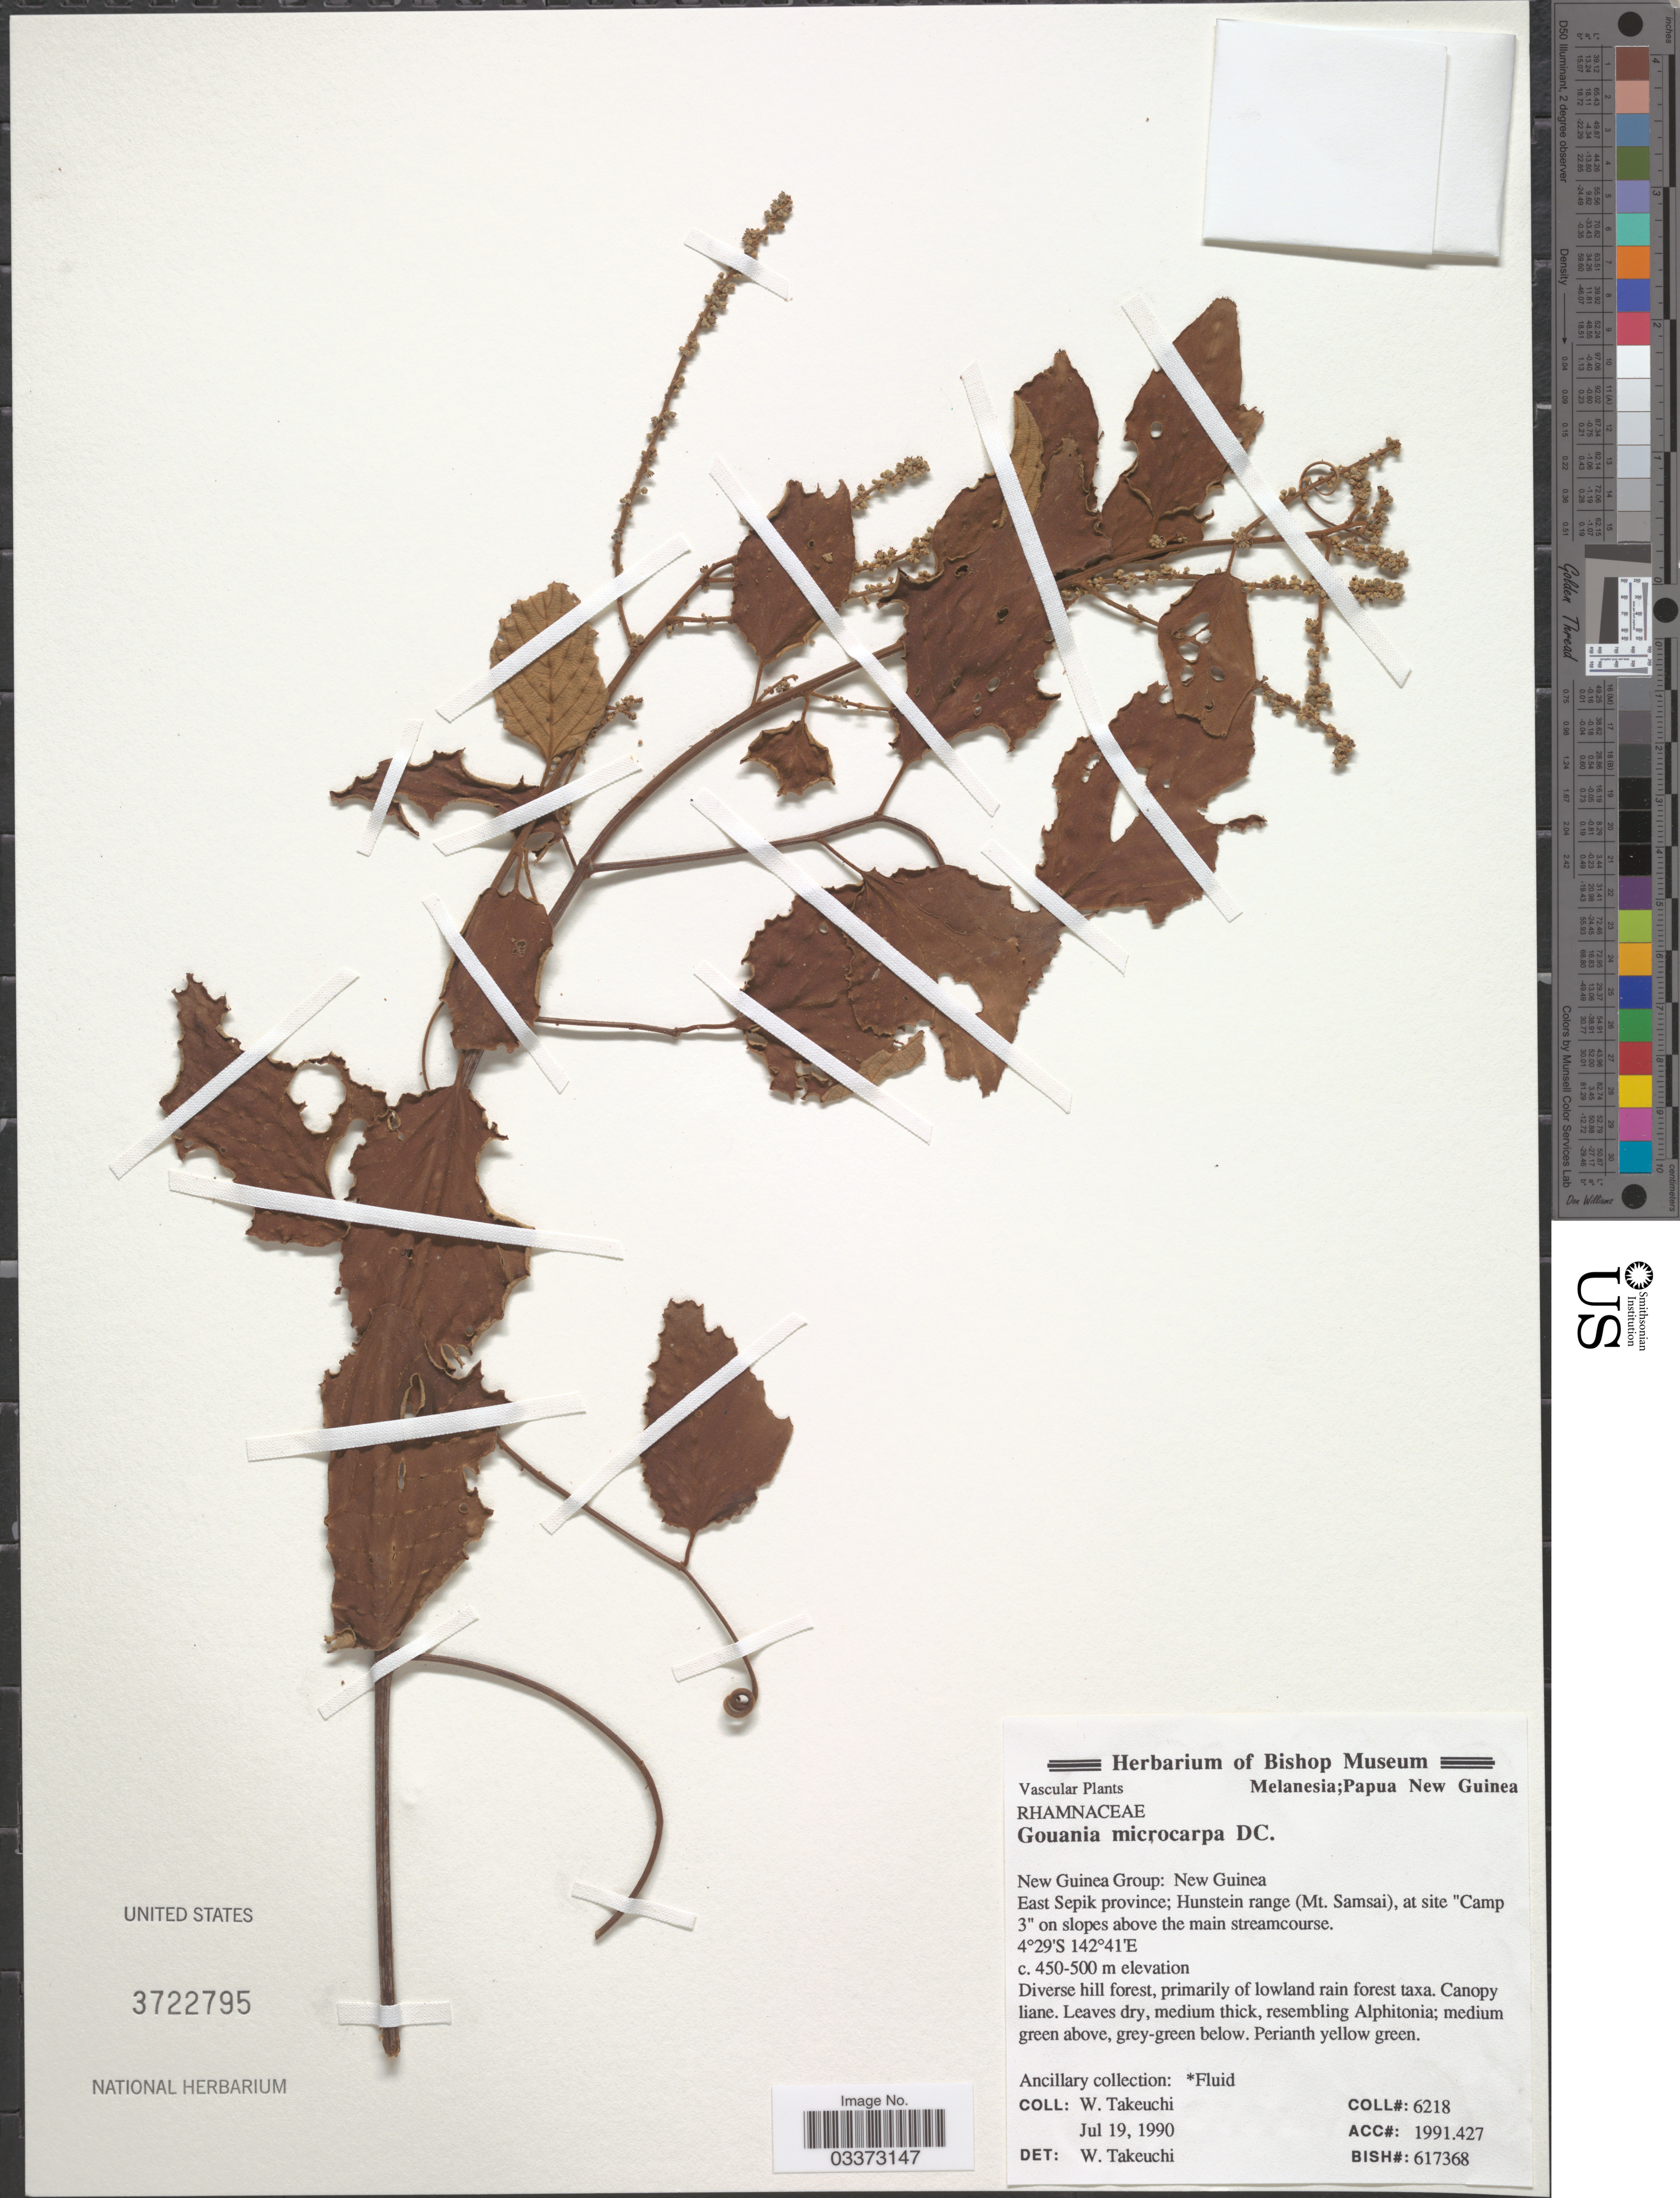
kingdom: Plantae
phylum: Tracheophyta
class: Magnoliopsida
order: Rosales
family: Rhamnaceae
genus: Gouania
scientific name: Gouania microcarpa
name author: DC.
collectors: W. Takeuchi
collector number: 6218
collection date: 1990-07-19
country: Papua New Guinea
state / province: East Sepik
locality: New Guinea Group: New Guinea. Hunstein range (Mt. Samsai), at site "Camp 3" on slopes above the main streamcourse.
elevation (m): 450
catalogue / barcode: US 3722795